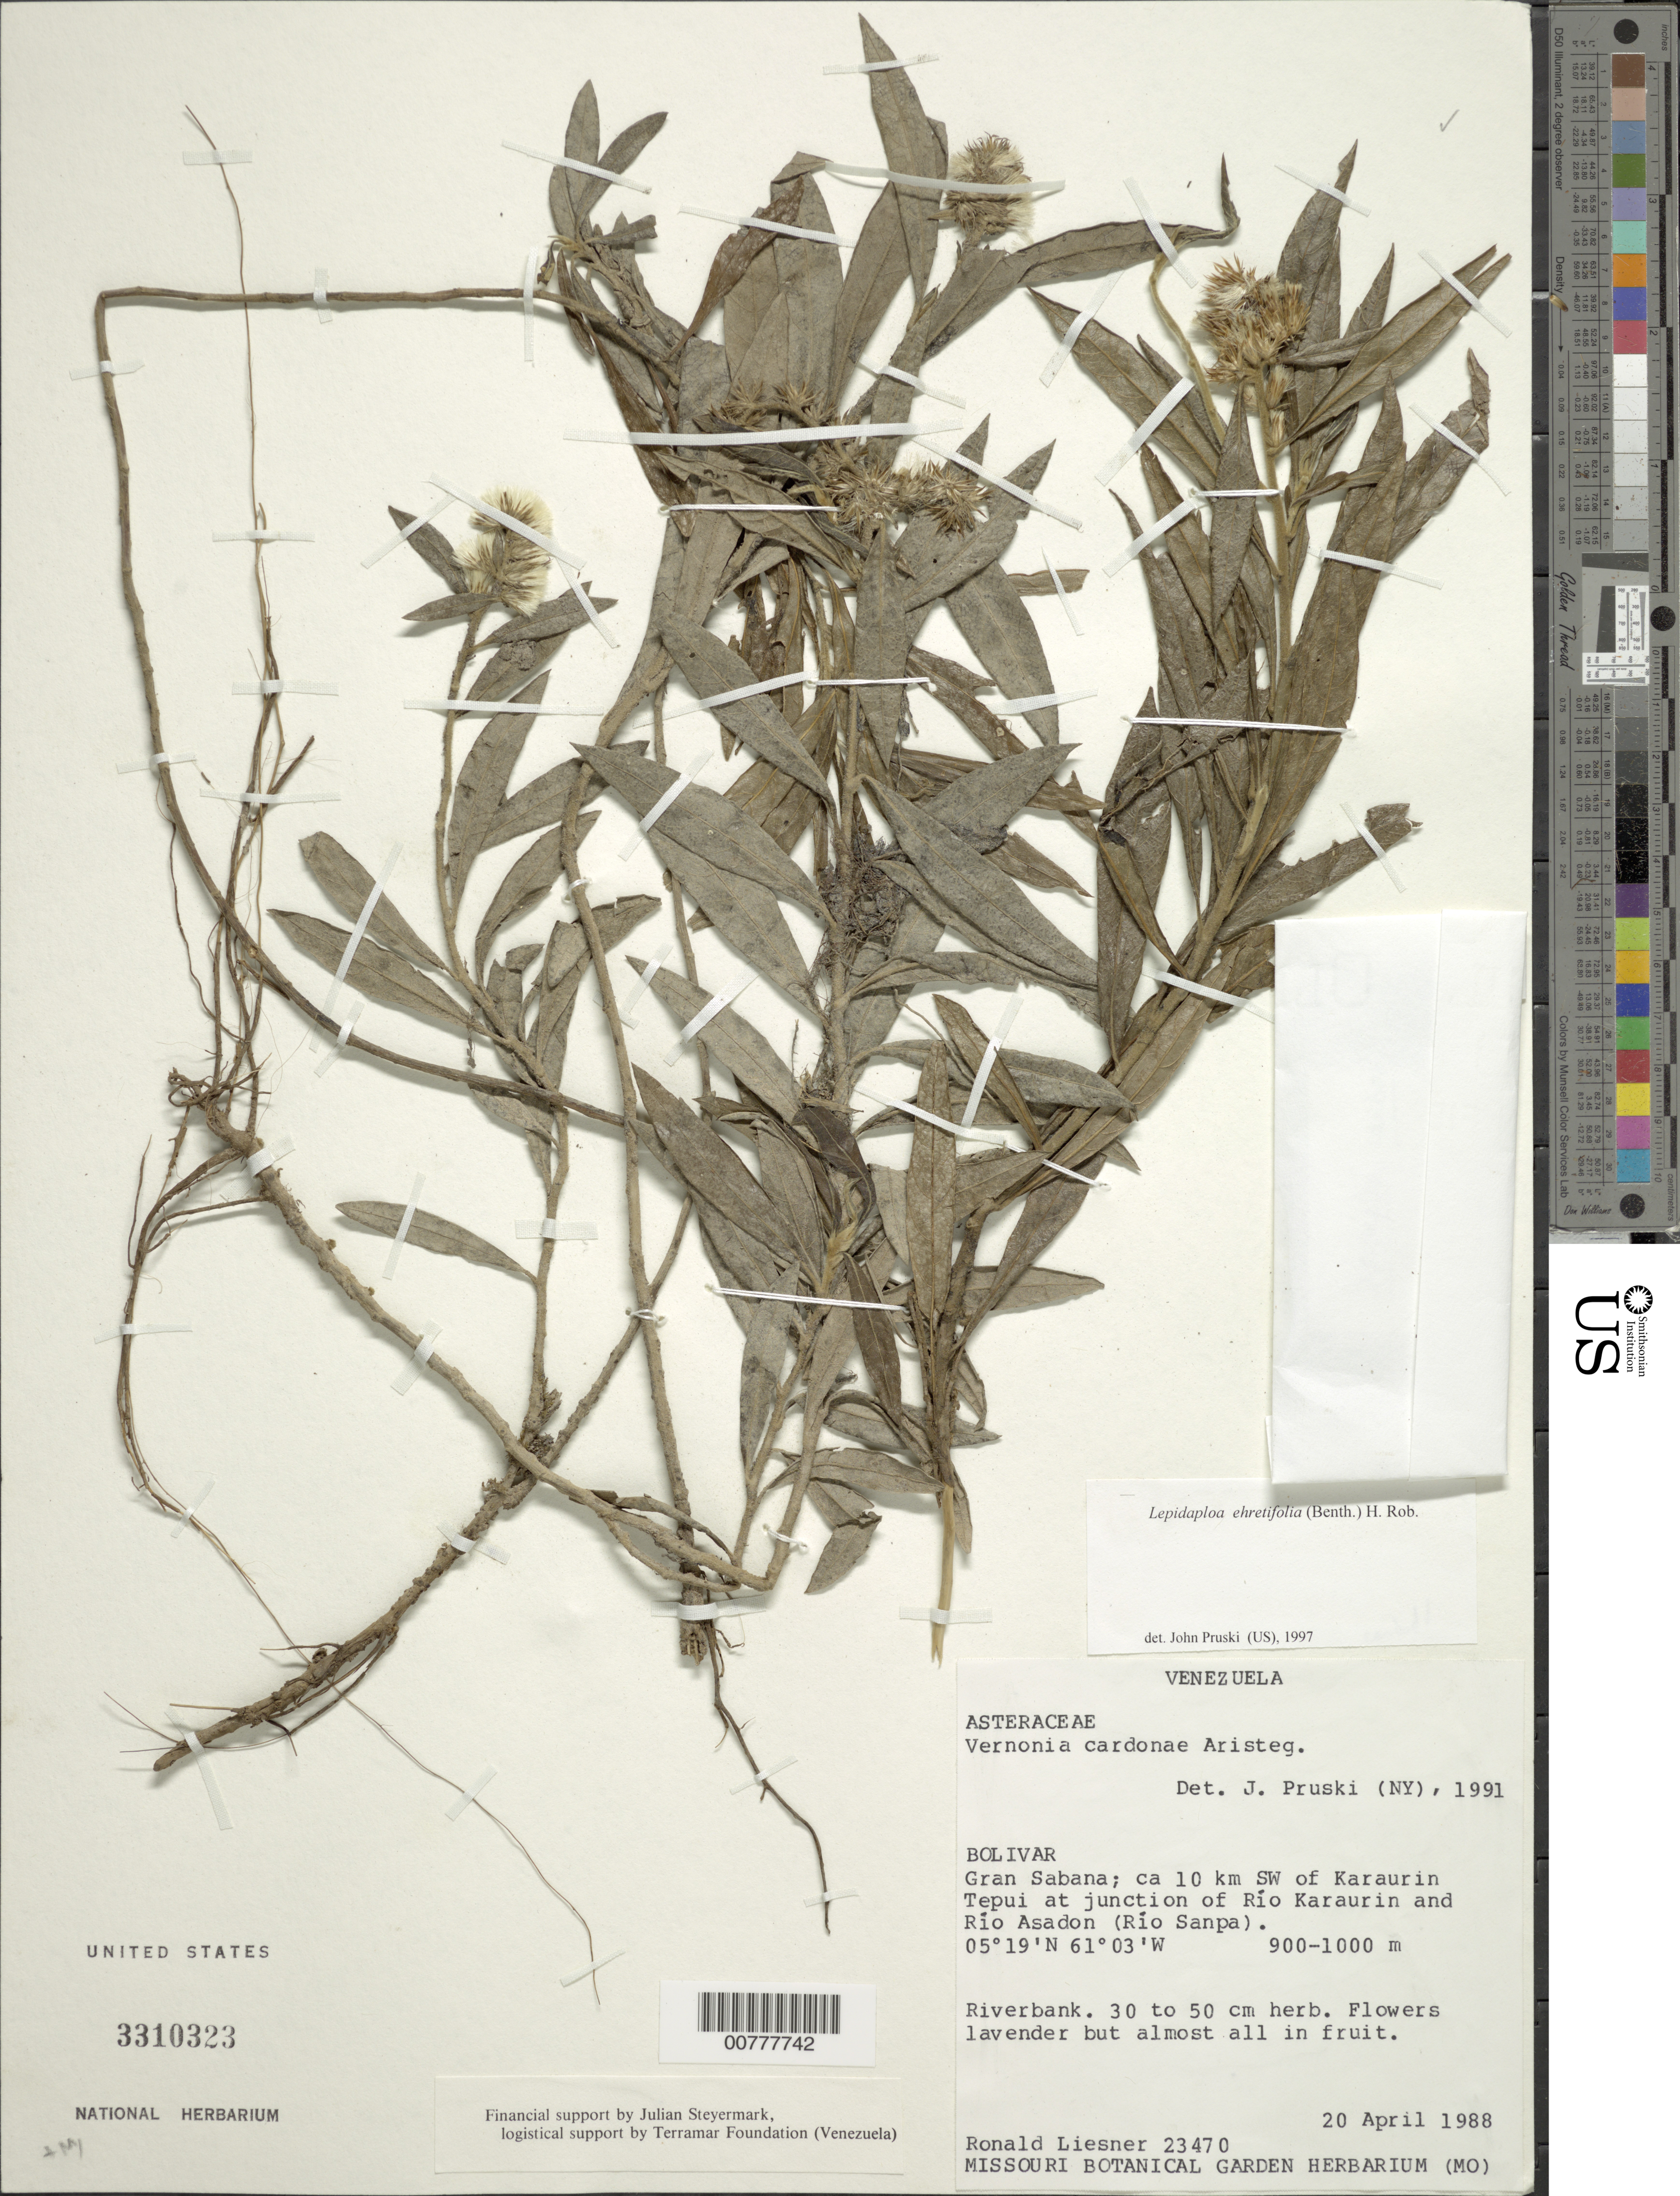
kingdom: Plantae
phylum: Tracheophyta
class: Magnoliopsida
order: Asterales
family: Asteraceae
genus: Lepidaploa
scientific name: Lepidaploa ehretiifolia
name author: (Benth.) H. Rob.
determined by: Pruski, J. F.; Funk, V. A.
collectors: R. L. Liesner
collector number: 23470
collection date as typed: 20-Apr-88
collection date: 1988-04-20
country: Venezuela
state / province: Bolívar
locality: Gran Sabana, ca 10 km SW of Karaurin tepuí at junction of Río Karaurin and Río Asadon (Río Sanpa)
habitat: Riverbank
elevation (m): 900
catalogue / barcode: US 3310323